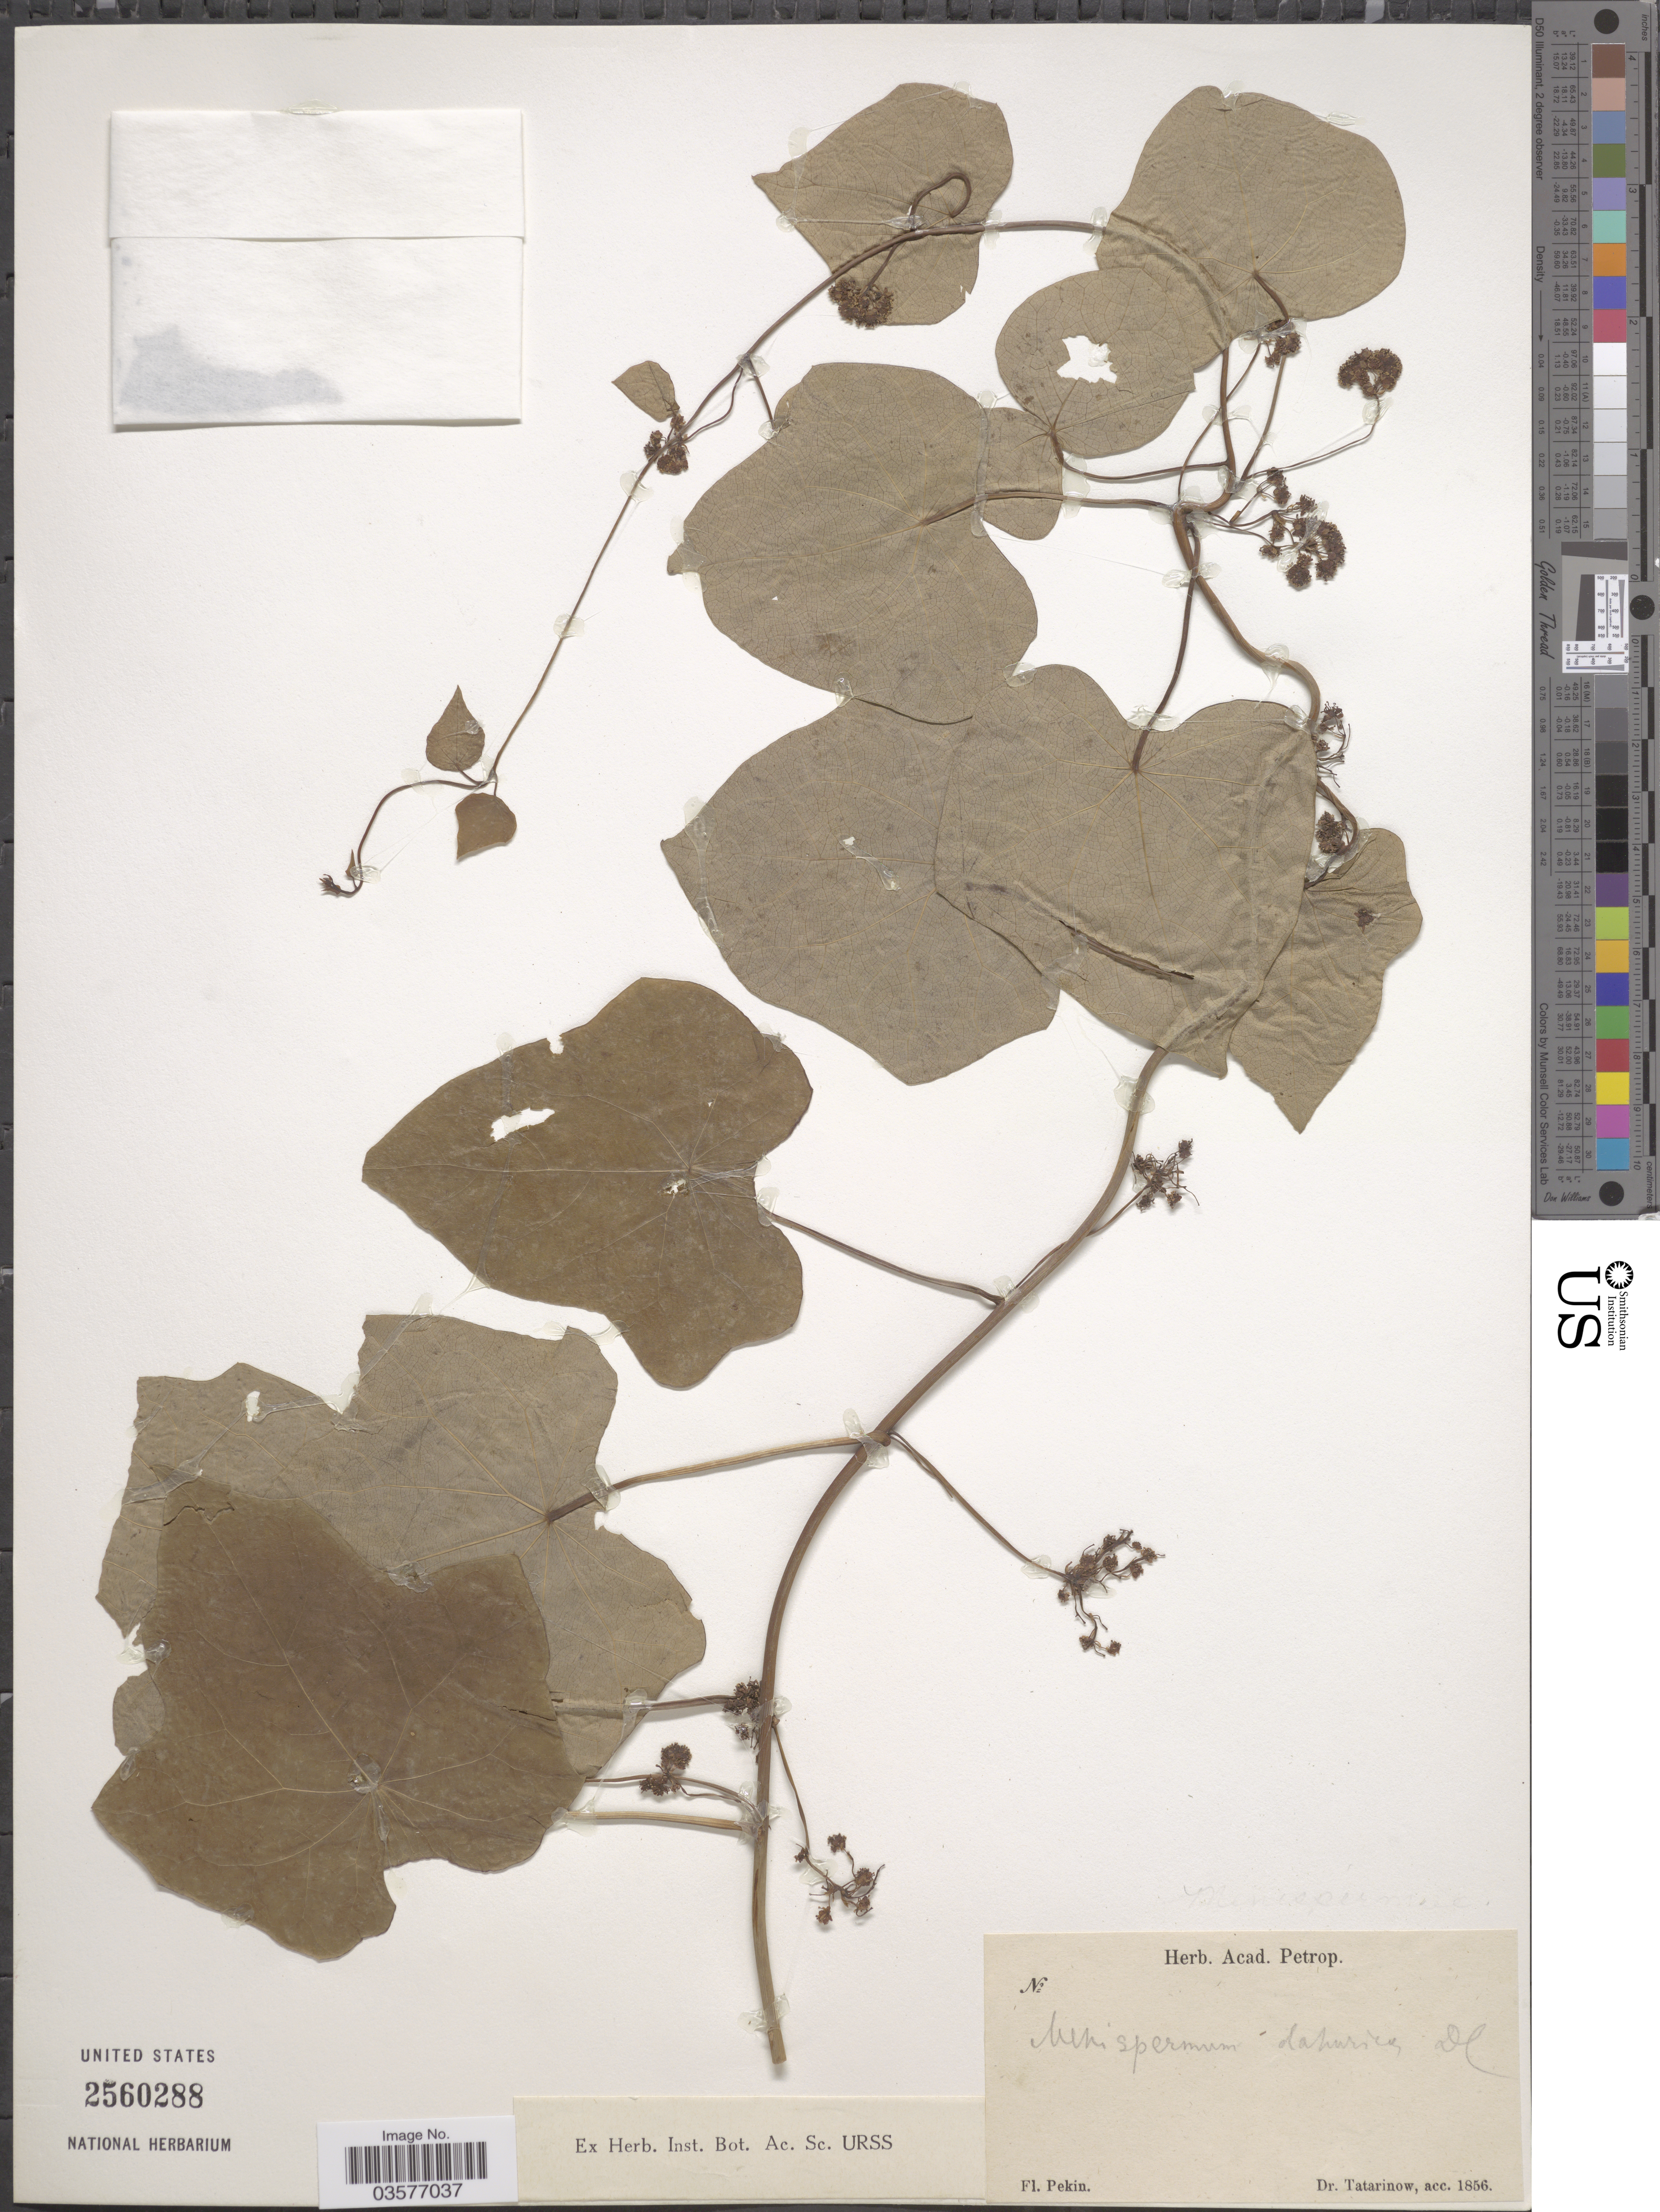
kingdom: Plantae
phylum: Tracheophyta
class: Magnoliopsida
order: Ranunculales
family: Menispermaceae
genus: Menispermum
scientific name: Menispermum dauricum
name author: DC.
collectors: -. Tatarinow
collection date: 1856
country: China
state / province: Beijing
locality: Pekin.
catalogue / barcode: US 2560288